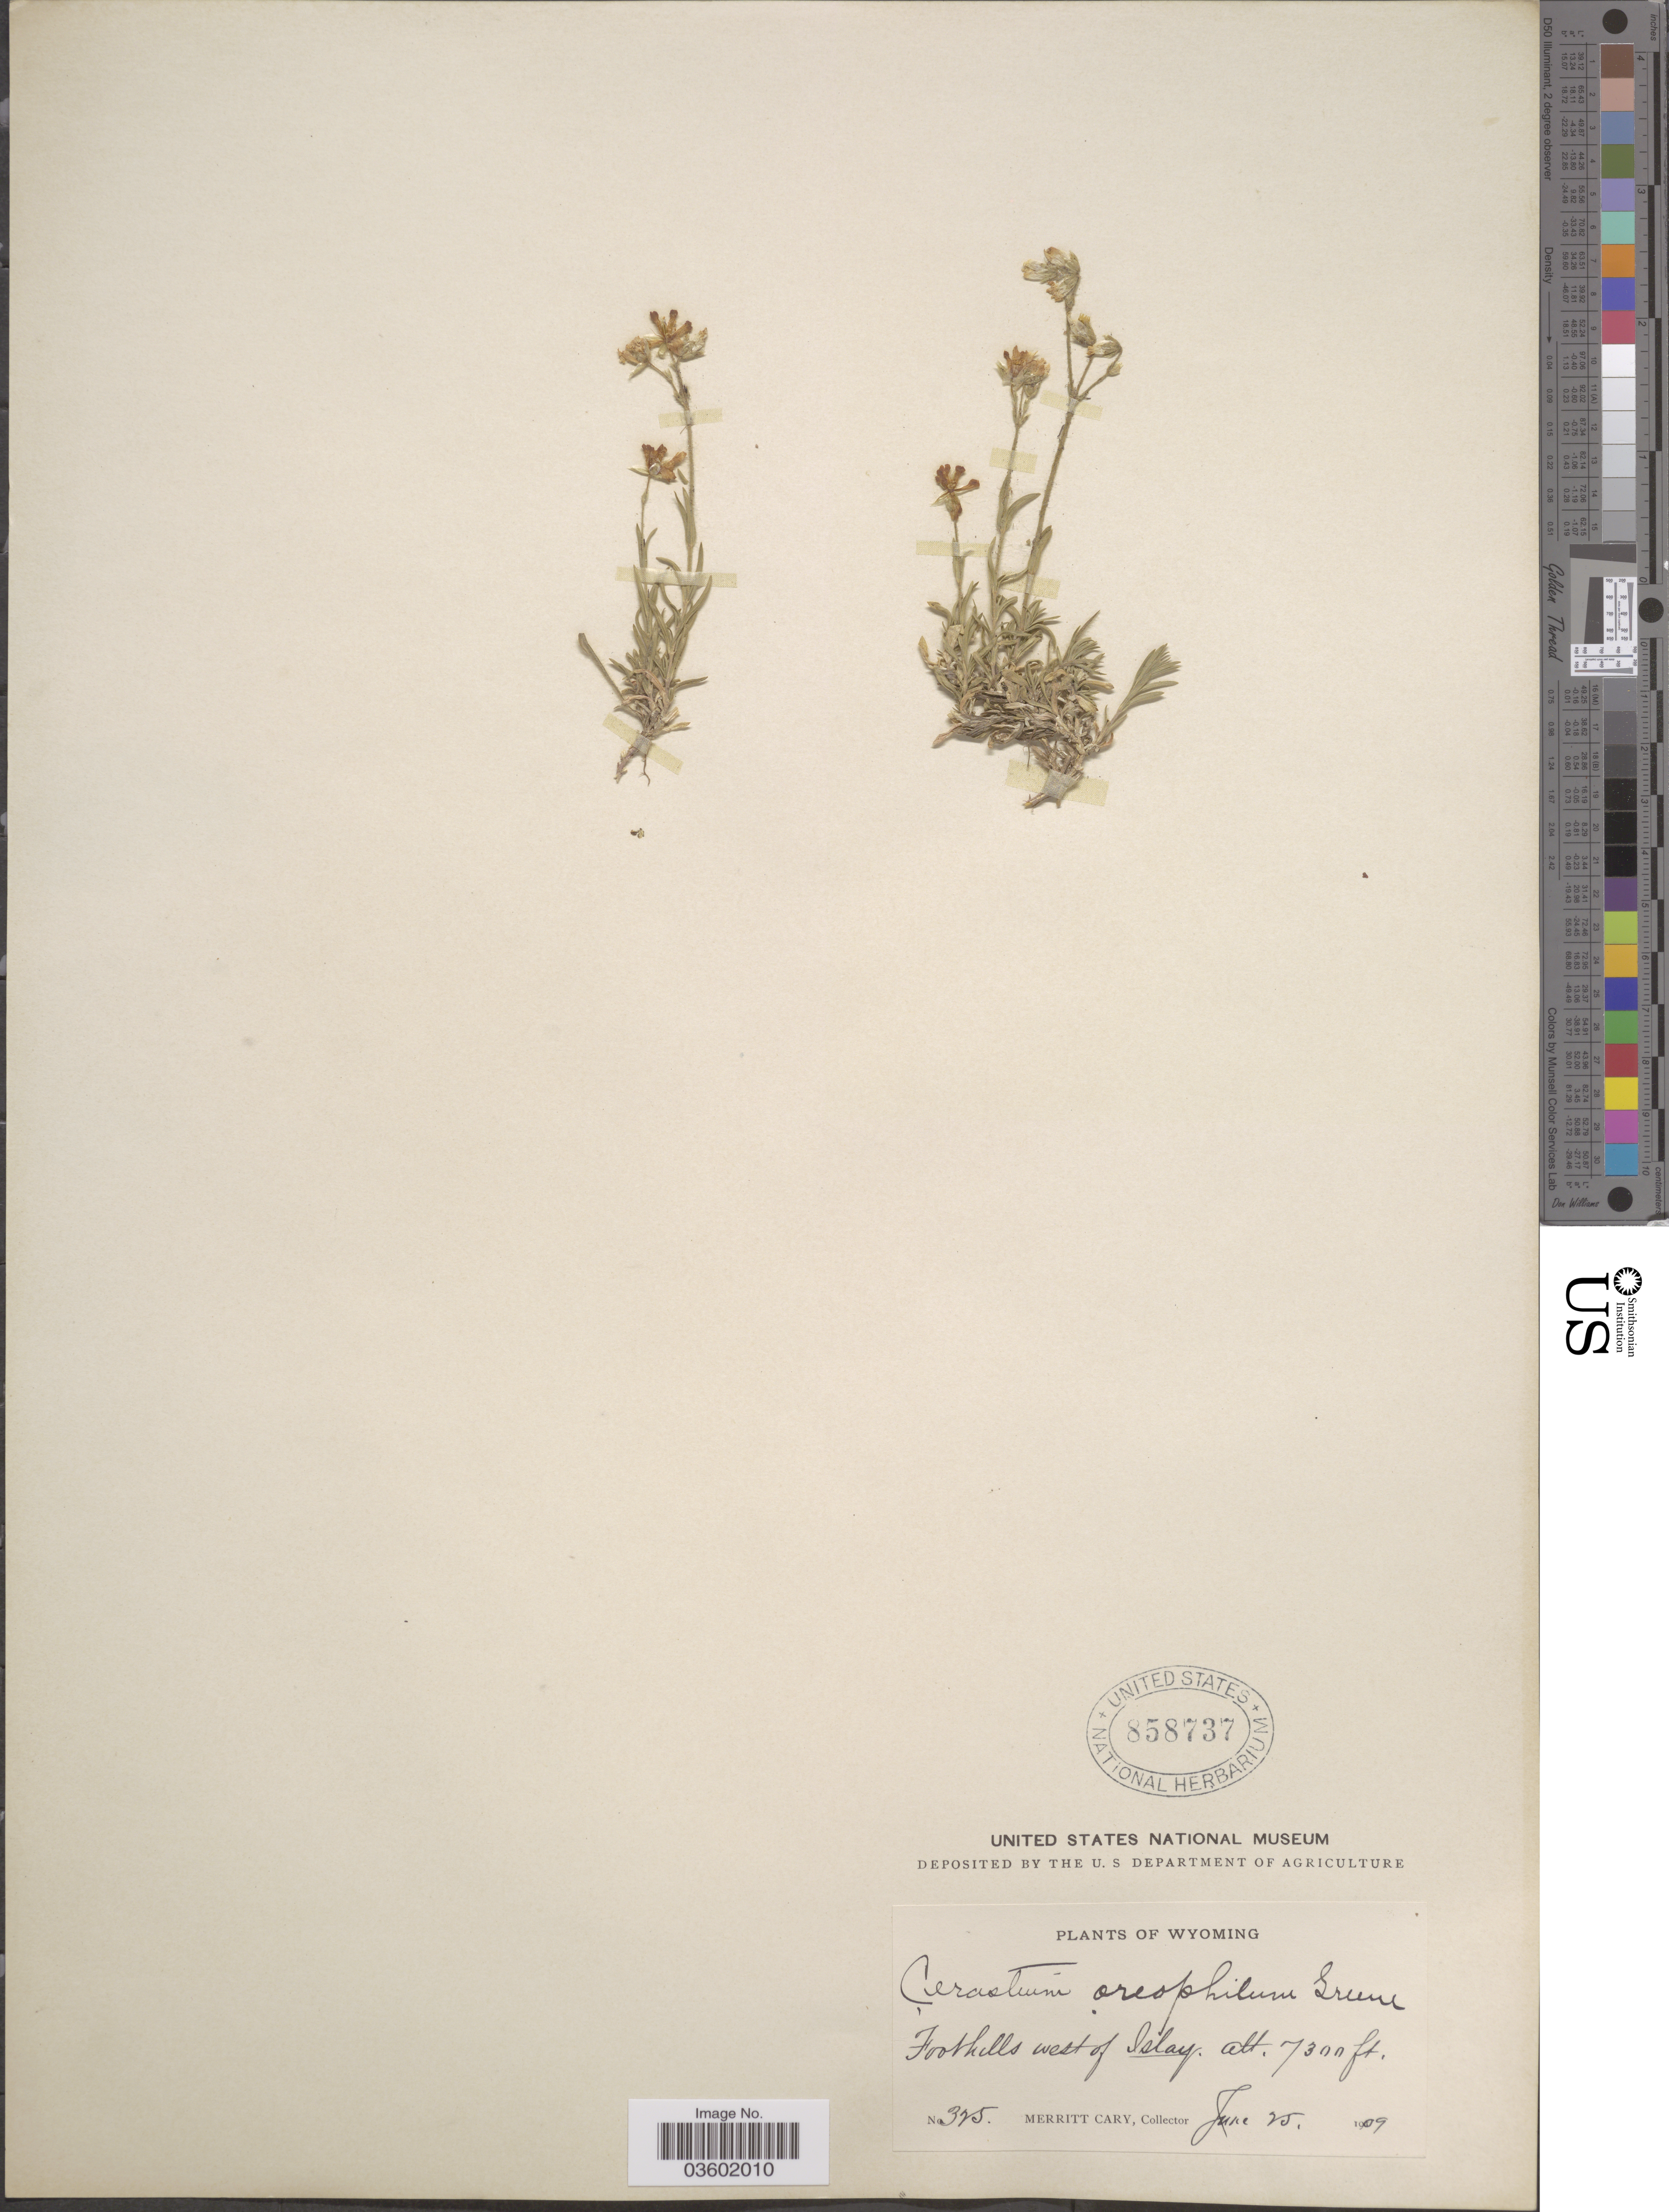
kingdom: Plantae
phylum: Tracheophyta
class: Magnoliopsida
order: Caryophyllales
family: Caryophyllaceae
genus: Cerastium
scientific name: Cerastium oreophilum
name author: Greene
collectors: M. Cary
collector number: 325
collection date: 1909-06-25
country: United States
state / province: Wyoming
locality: Foothills west of Islay.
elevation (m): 2225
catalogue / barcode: US 858737